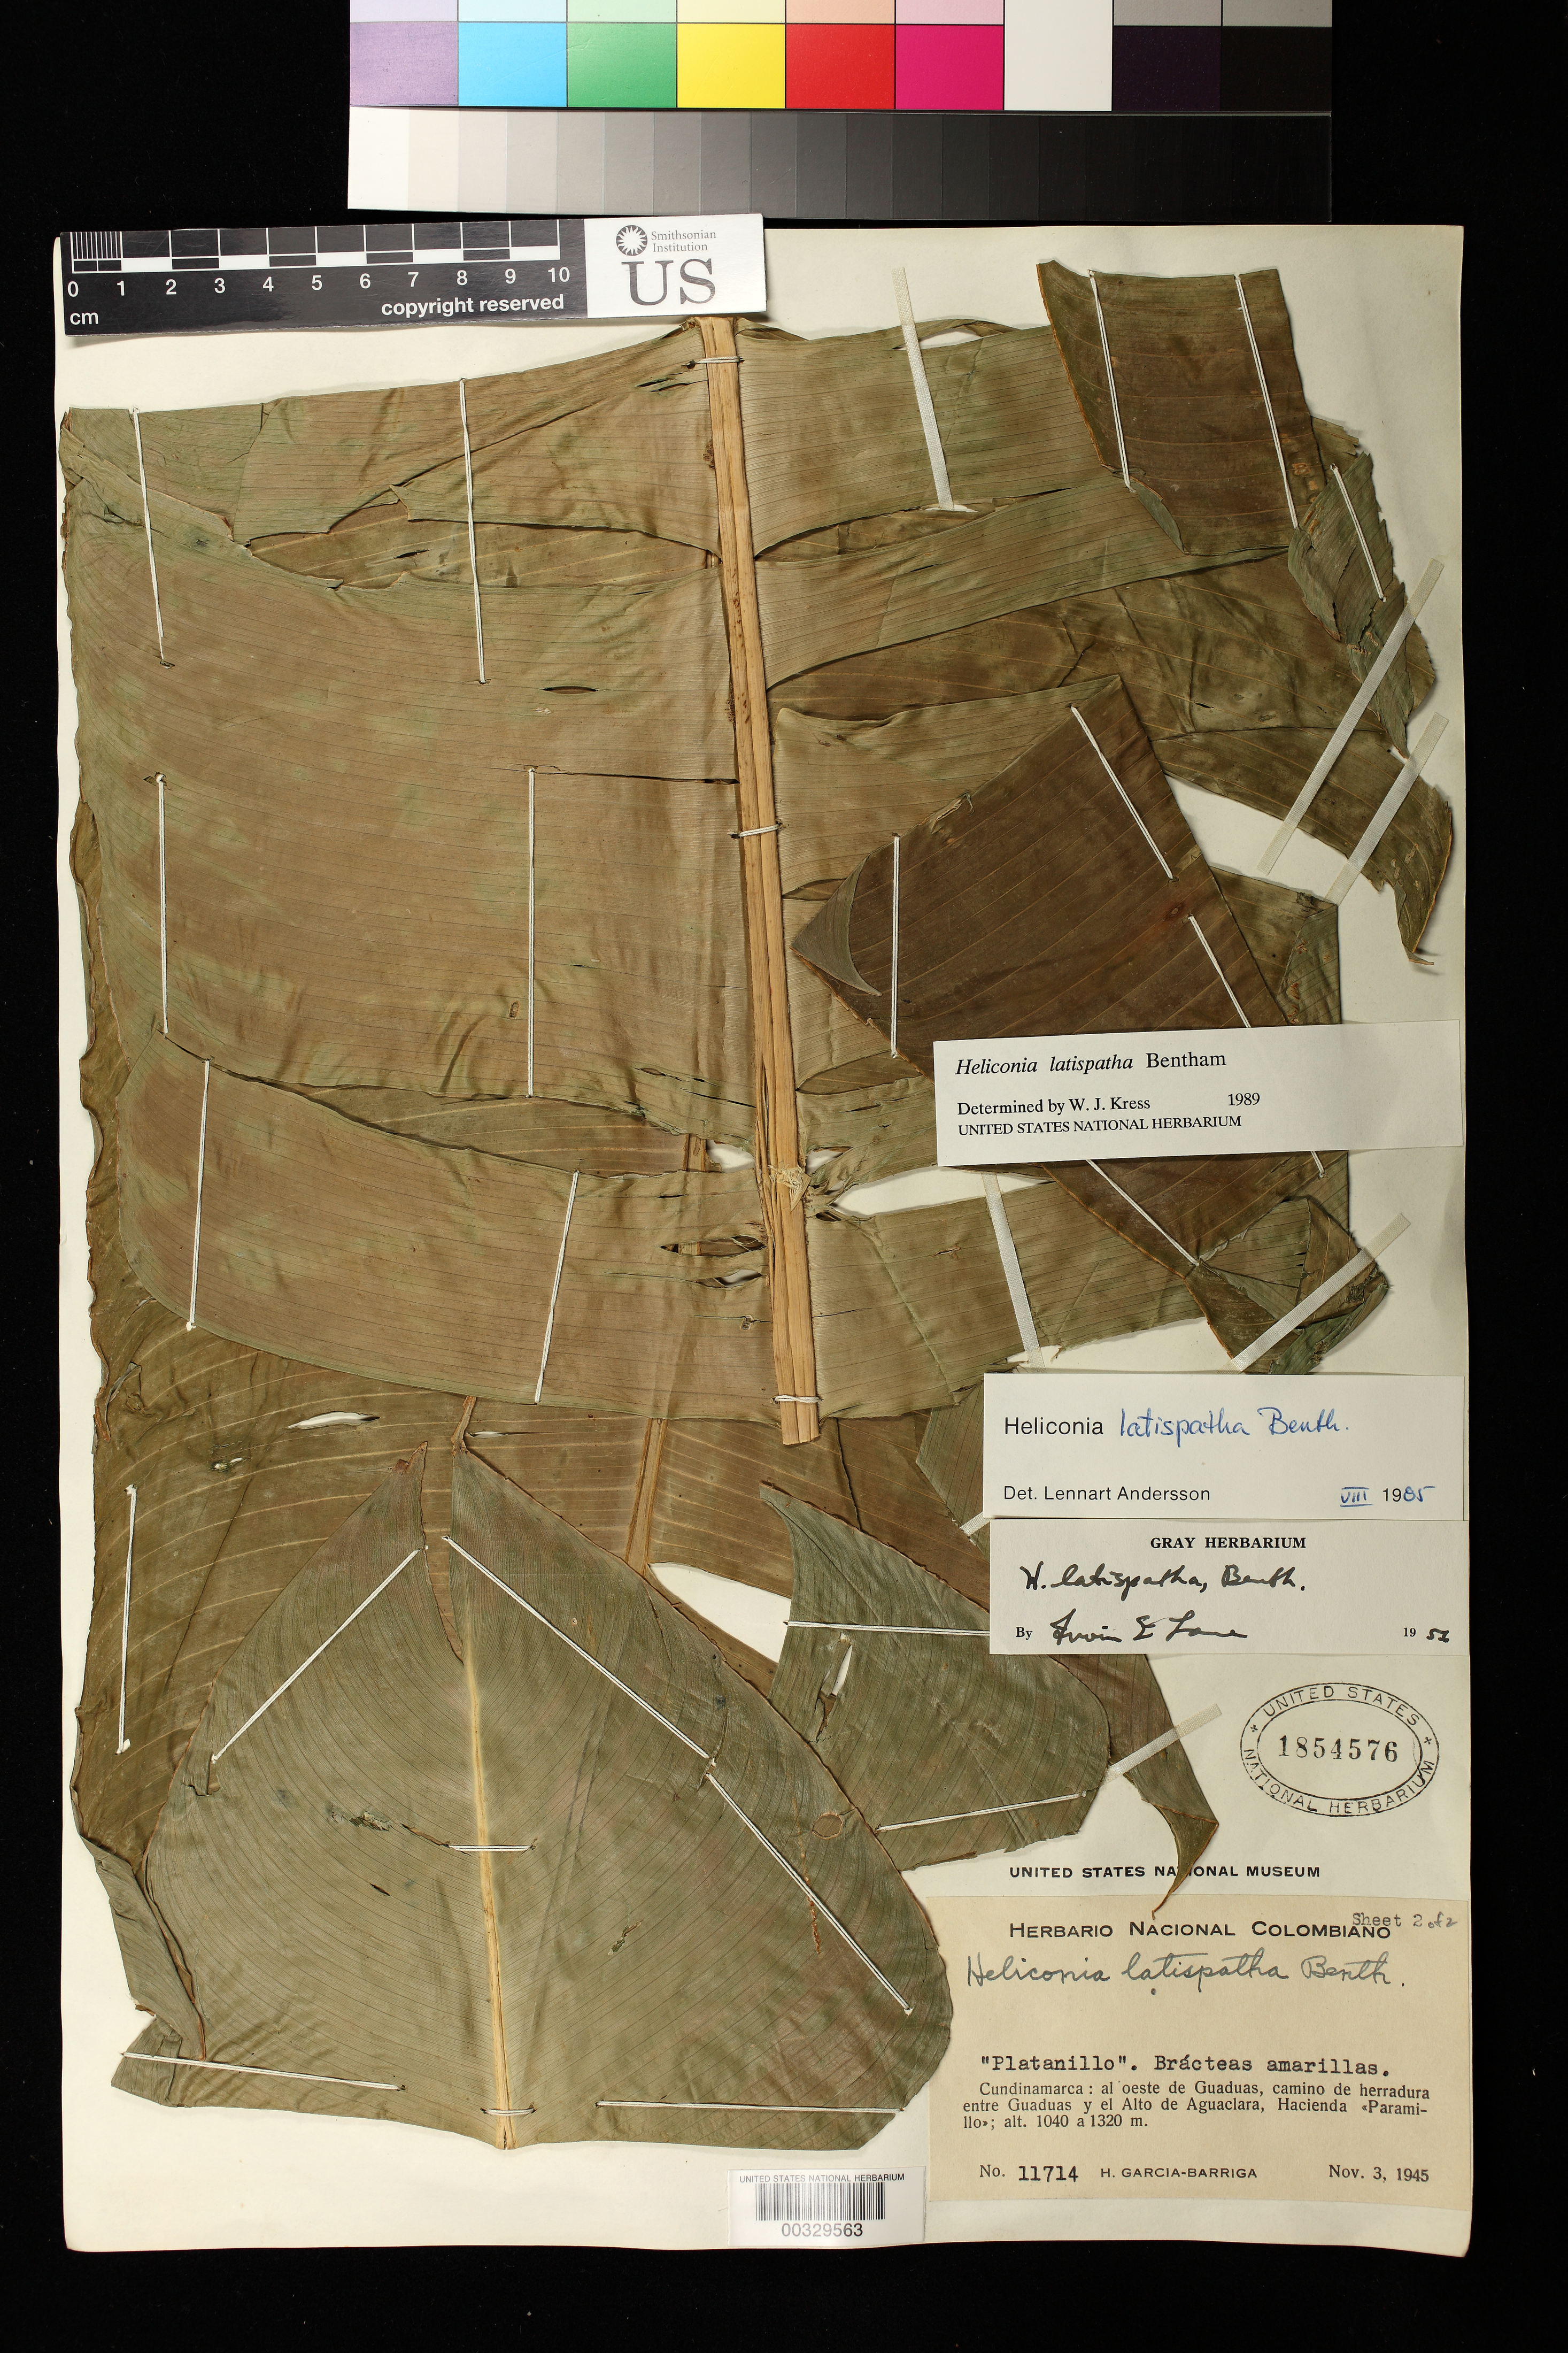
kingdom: Plantae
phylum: Tracheophyta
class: Liliopsida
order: Zingiberales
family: Heliconiaceae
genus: Heliconia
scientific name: Heliconia latispatha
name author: Benth.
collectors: H. García Barriga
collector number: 11714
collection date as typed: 03 Nov 1945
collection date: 1945-11-03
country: Colombia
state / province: Cundinamarca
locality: W of Guaduas, road from Herradura between Guaduas and Alto de Aguaclara, Hacienda "Paramillo"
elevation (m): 1040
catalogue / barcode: US 1854576